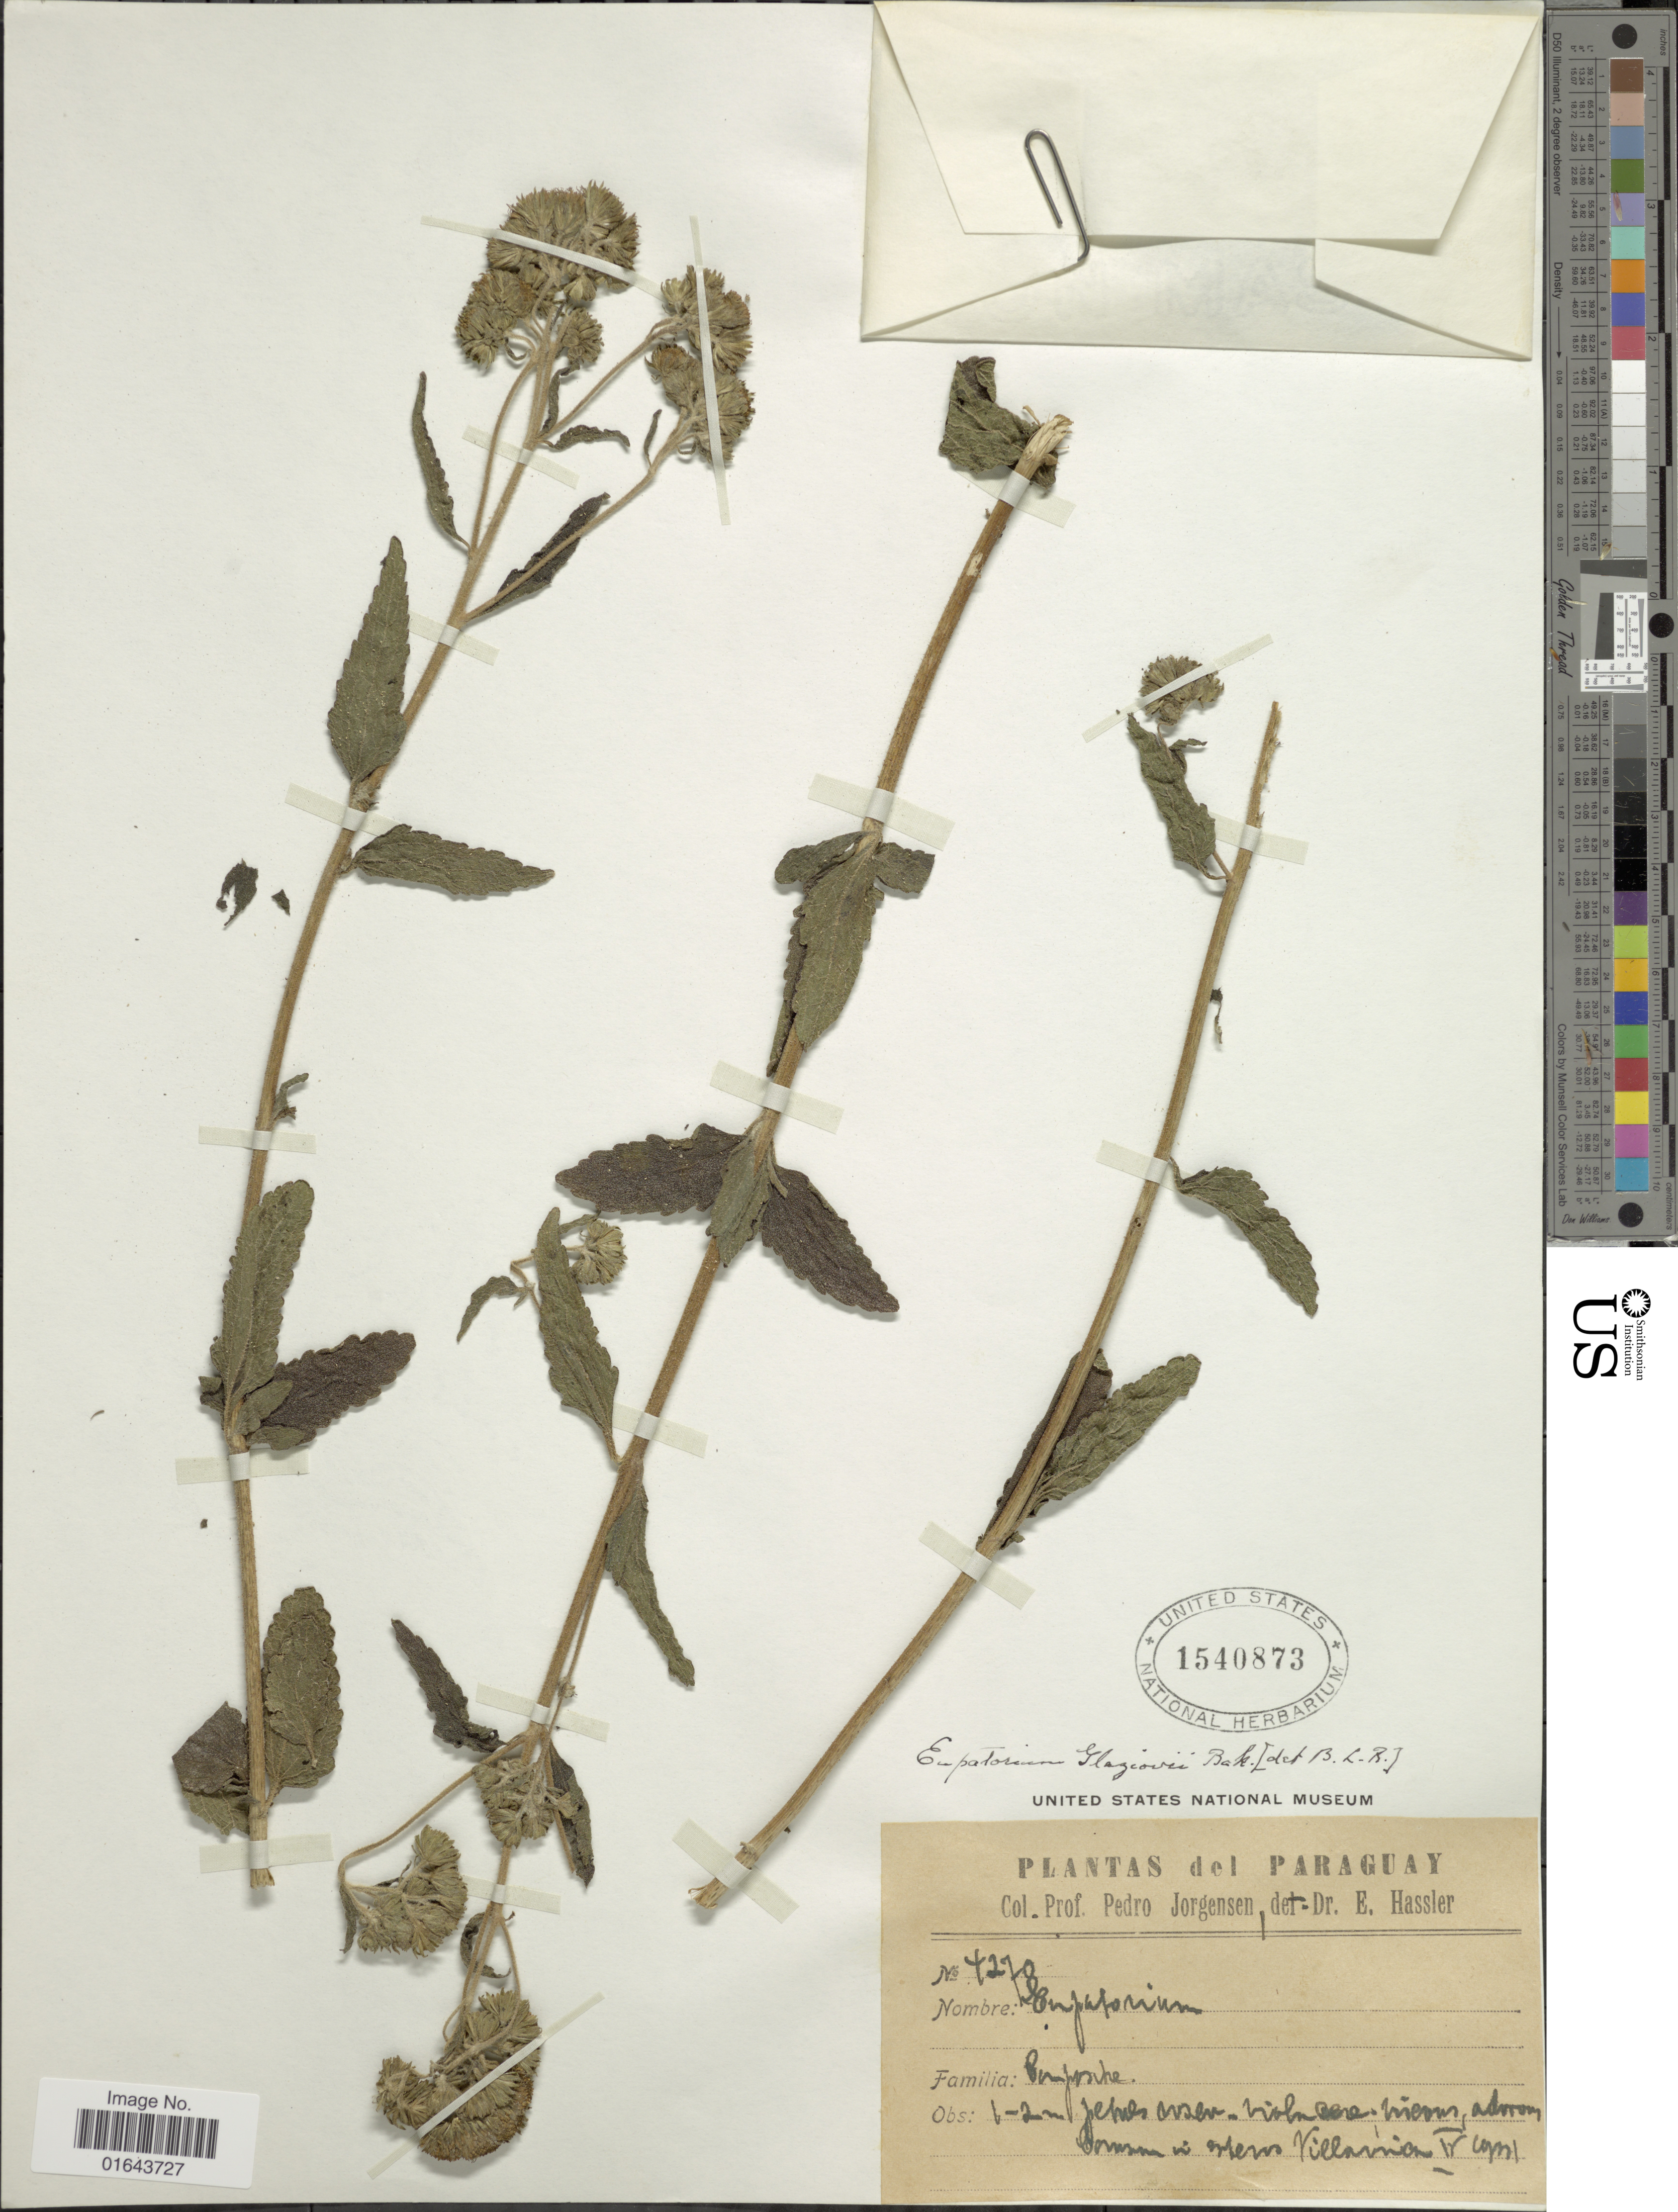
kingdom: Plantae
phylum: Tracheophyta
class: Magnoliopsida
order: Asterales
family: Asteraceae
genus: Campuloclinium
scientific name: Campuloclinium purpurascens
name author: (Sch. Bip. ex Baker) R.M. King & H. Rob.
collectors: P. Jörgensen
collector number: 4270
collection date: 1931-05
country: Paraguay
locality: Villarrica.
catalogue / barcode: US 1540873